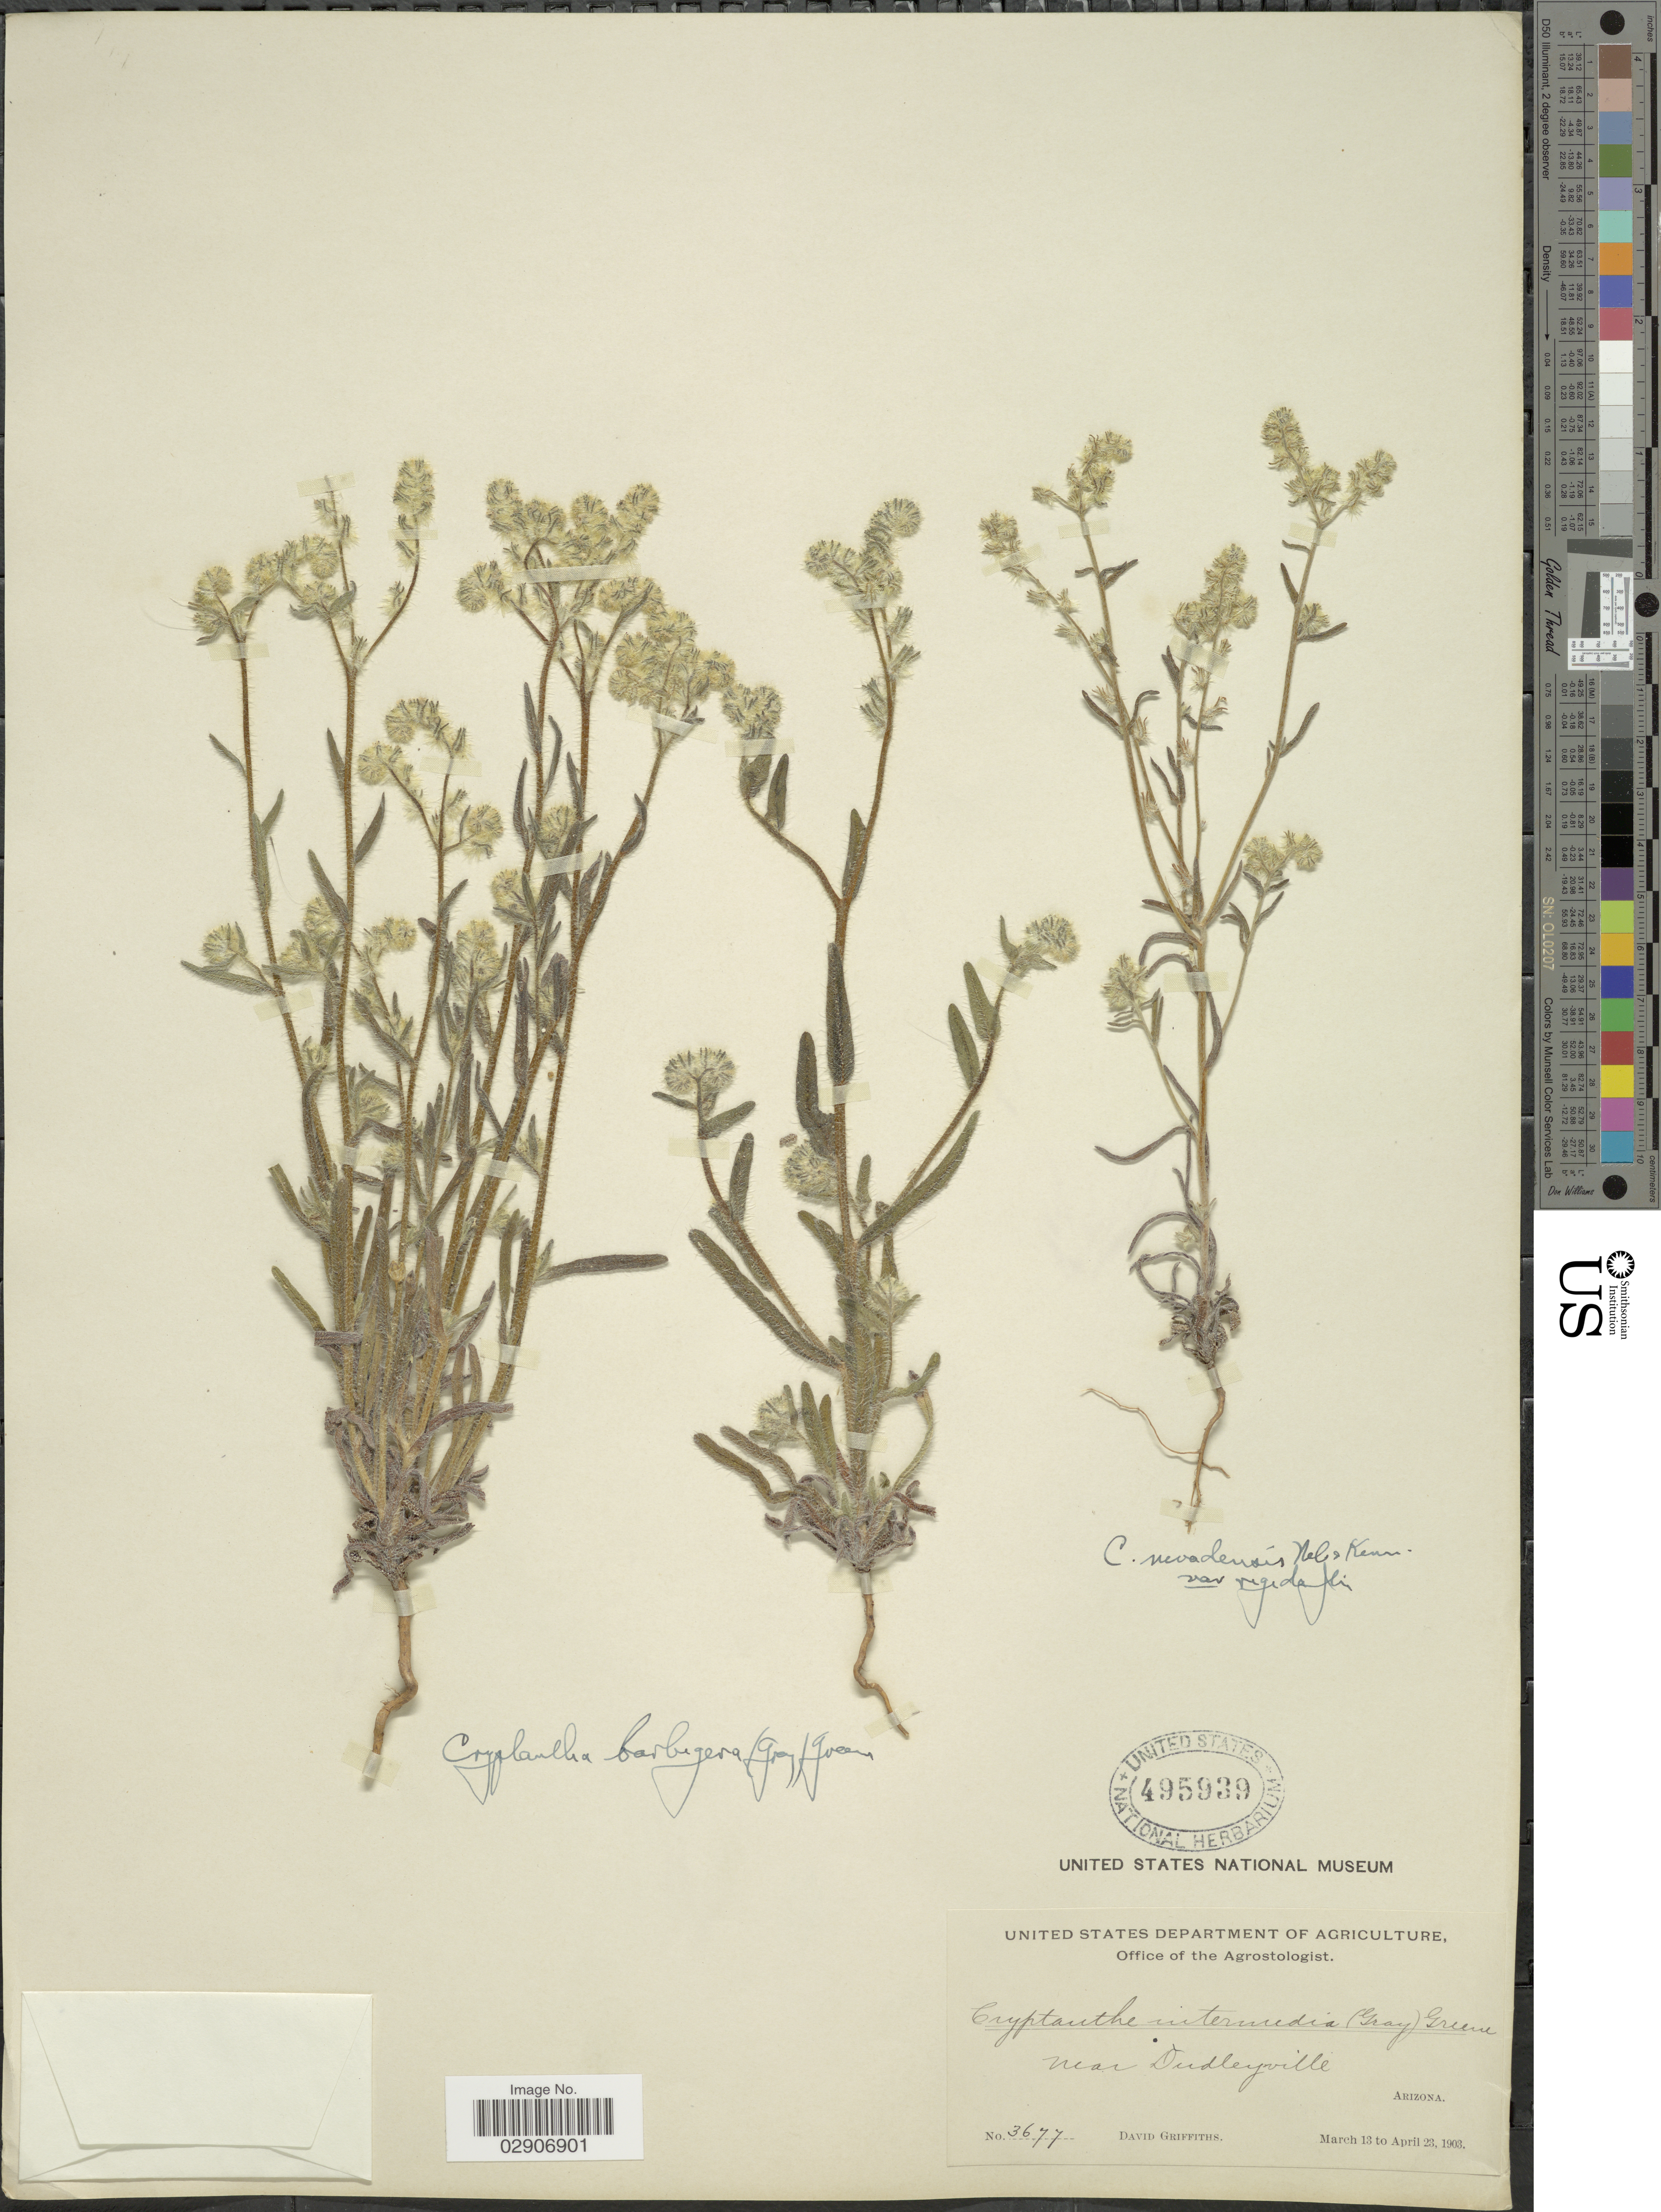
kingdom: Plantae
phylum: Tracheophyta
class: Magnoliopsida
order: Boraginales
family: Boraginaceae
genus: Cryptantha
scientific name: Cryptantha barbigera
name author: (A. Gray) Greene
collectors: D. Griffiths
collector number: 3677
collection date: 1903-03-13/1903-04-23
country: United States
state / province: Arizona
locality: Near Dudleyville.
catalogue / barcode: US 495939